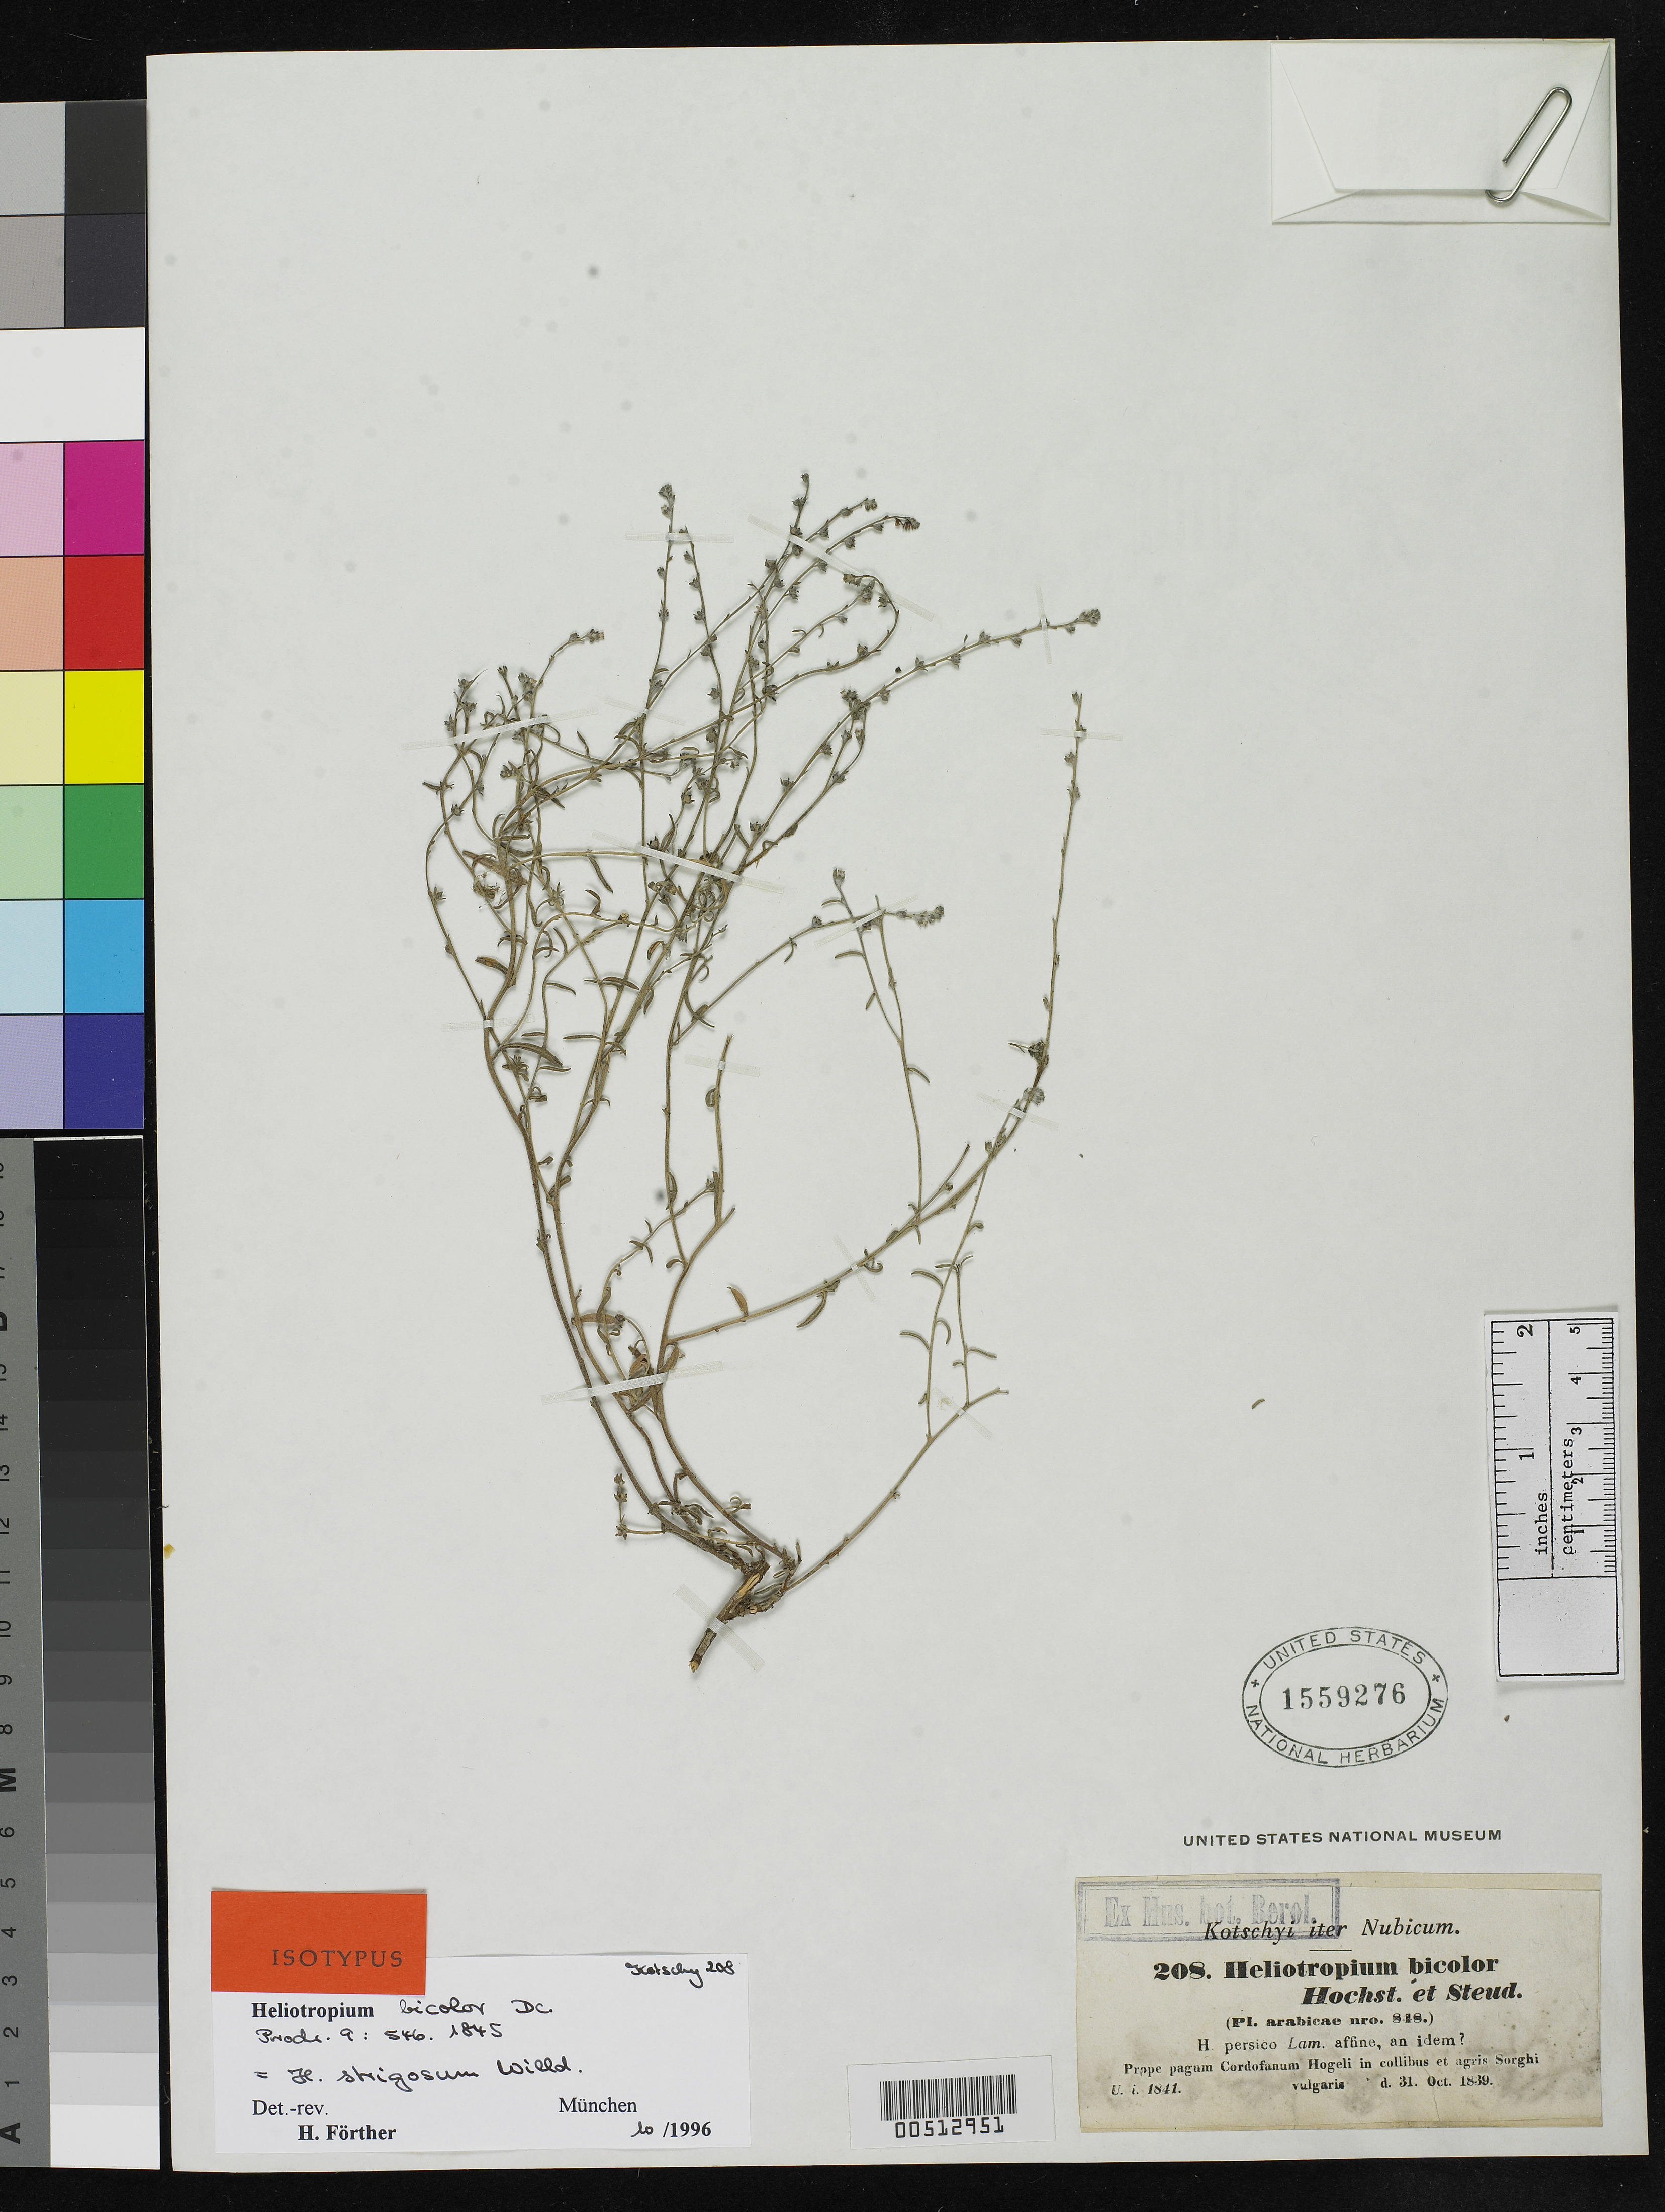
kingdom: Plantae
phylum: Tracheophyta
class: Magnoliopsida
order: Boraginales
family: Heliotropiaceae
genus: Heliotropium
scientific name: Heliotropium bicolor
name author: Hochst. & Steud. ex A. DC. in DC.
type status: Isosyntype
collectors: K. G. Kotschy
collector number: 208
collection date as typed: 31 Oct 1839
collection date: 1839-10-31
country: Sudan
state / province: Ġharb Kurdufān / Janūb Kurdufān / Shamāl Kurdufān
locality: Prope Pagum Cordofanum Hogeli in Collibus et Agrissorghi Vulgaria.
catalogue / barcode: US 1559276